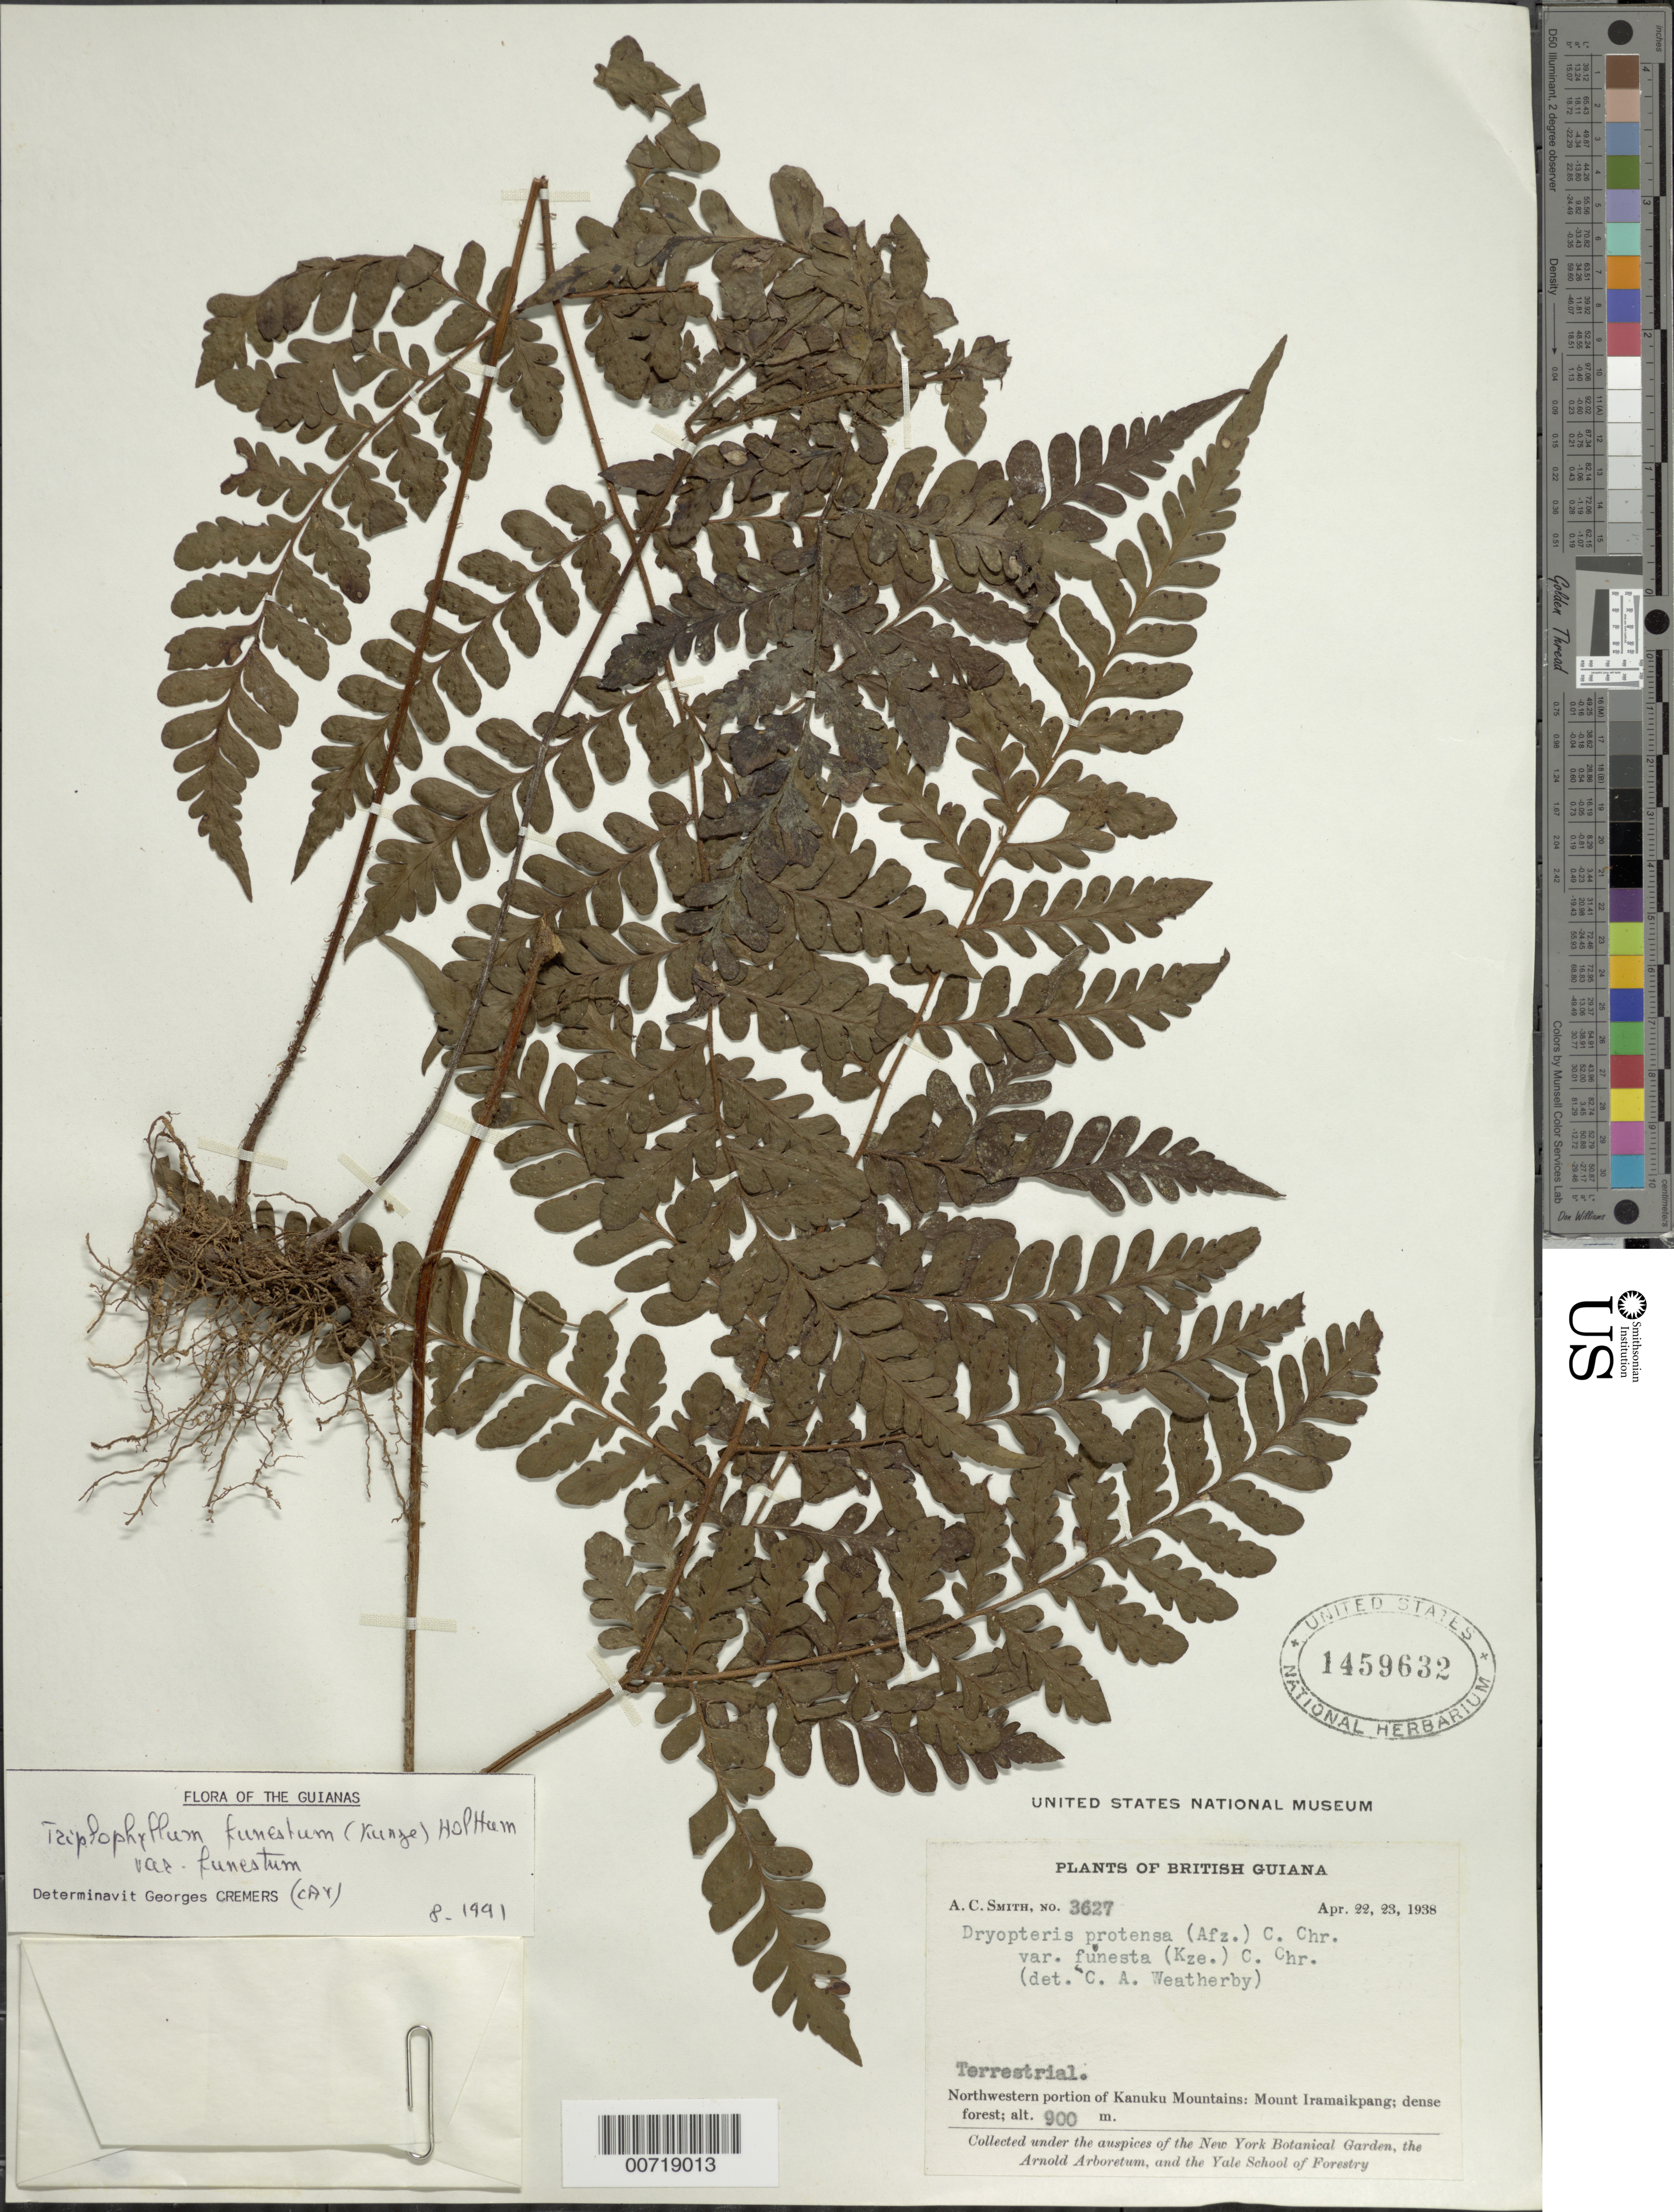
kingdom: Plantae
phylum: Tracheophyta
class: Polypodiopsida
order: Polypodiales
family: Tectariaceae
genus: Triplophyllum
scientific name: Triplophyllum funestum var. funestum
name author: (Kunze) Holttum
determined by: Cremers, Georges A.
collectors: A. C. Smith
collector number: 3627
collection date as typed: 22-Apr-38 to 23-Apr-38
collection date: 1938-04-22/1938-04-23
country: Guyana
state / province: U. Takutu-U. Essequibo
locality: Kanuku Mts., NW portion; Mount Iramaikpang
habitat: Dense forest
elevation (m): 900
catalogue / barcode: US 1459632